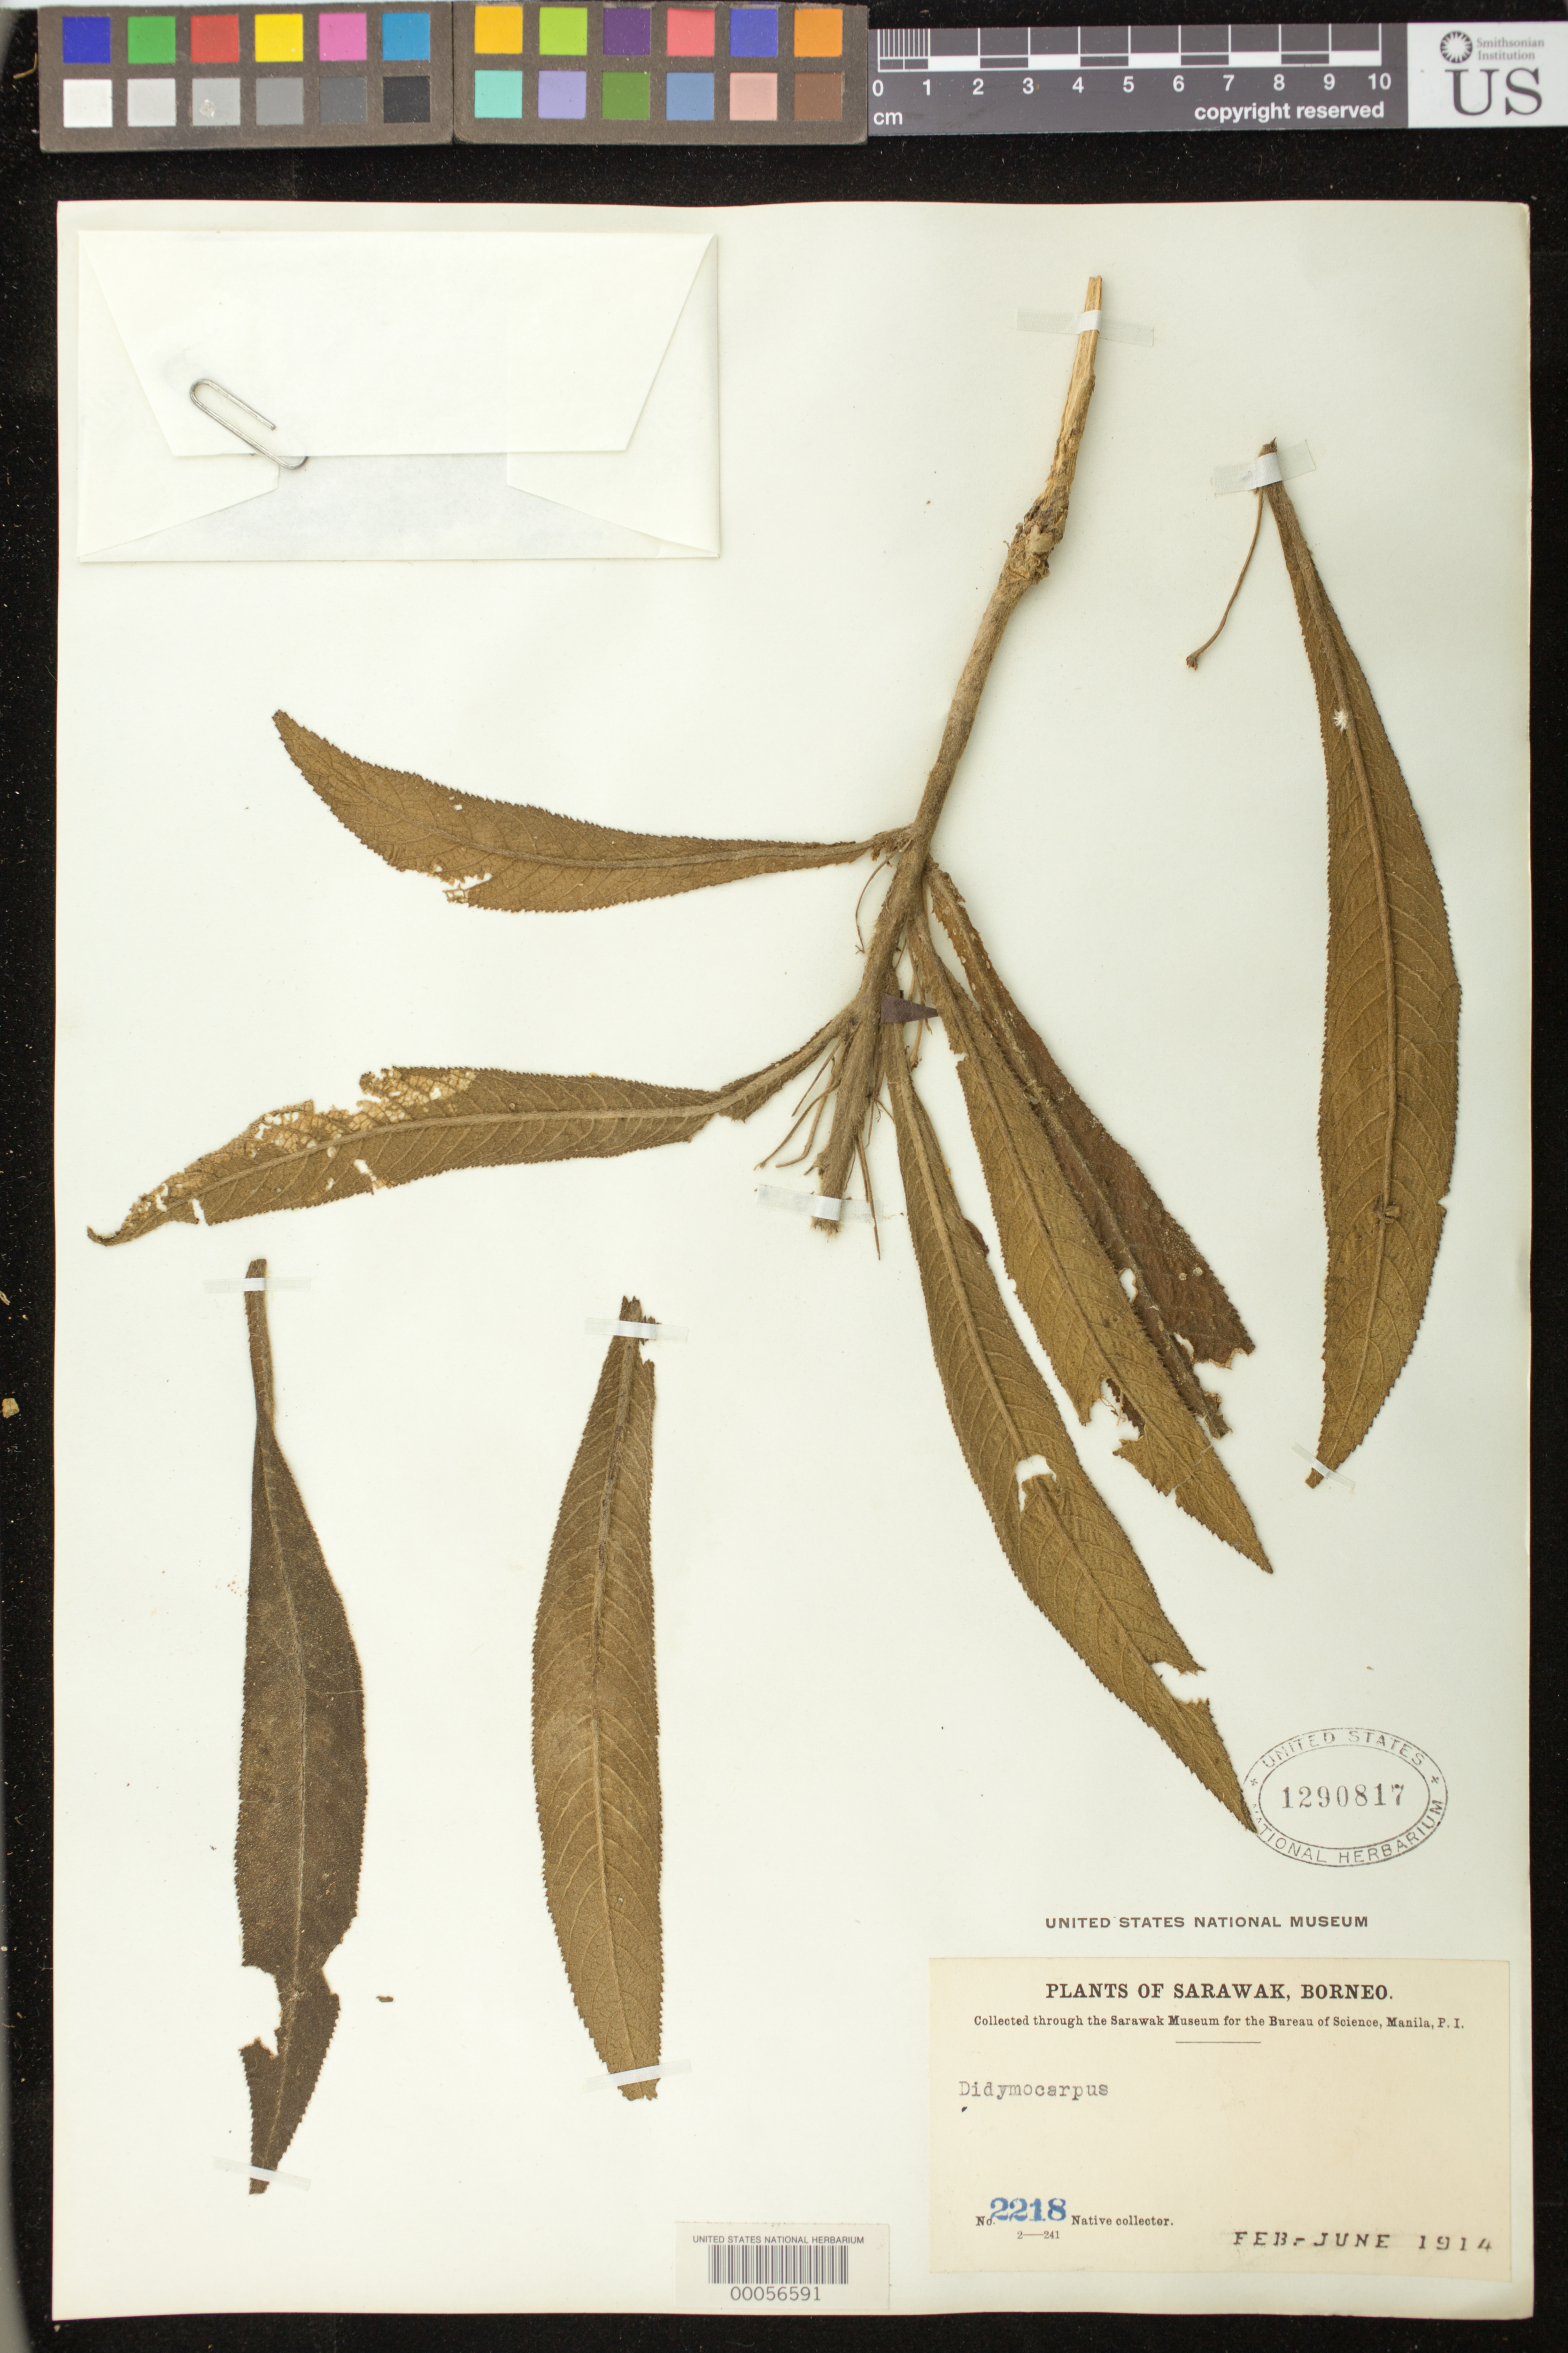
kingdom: Plantae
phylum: Tracheophyta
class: Magnoliopsida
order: Lamiales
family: Gesneriaceae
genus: Didymocarpus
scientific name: Didymocarpus sp.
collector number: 2218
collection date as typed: Feb-Jun 1914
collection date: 1914-02/1914-06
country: Malaysia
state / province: Sarawak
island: Borneo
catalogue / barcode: US 1290817